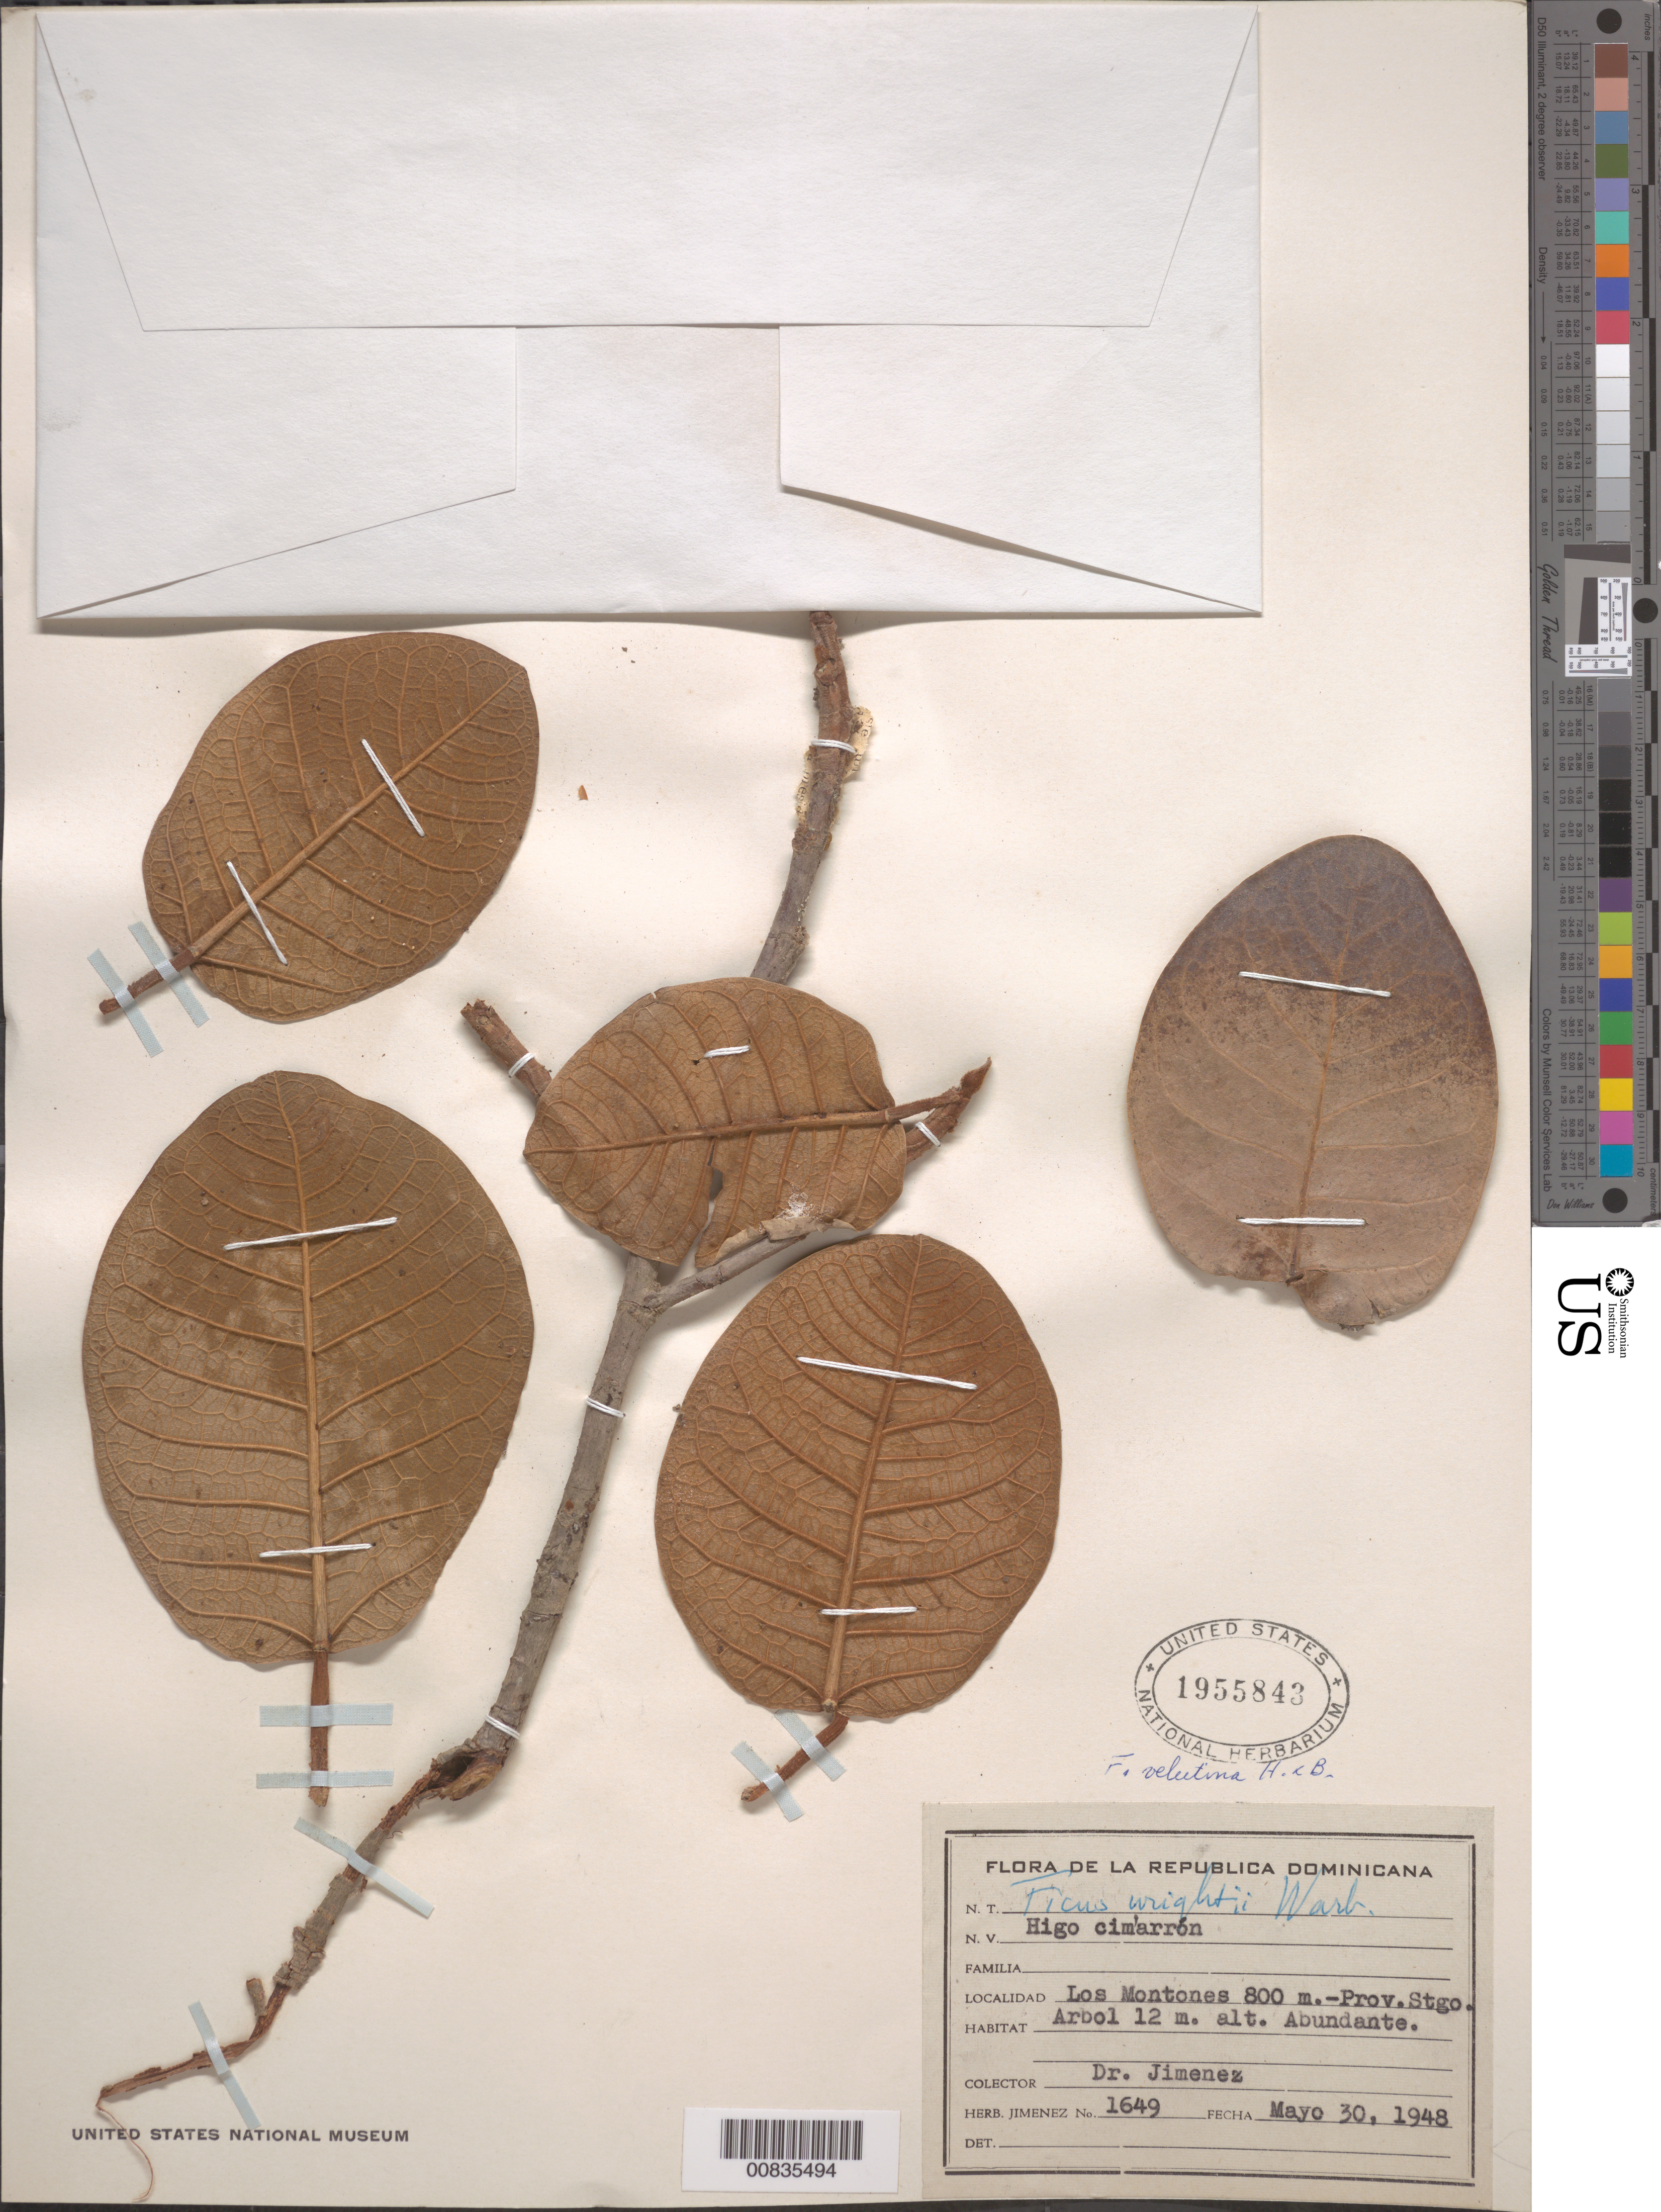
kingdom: Plantae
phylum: Tracheophyta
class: Magnoliopsida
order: Rosales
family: Moraceae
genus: Ficus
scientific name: Ficus wrightii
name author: Warb.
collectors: J. J. Jiménez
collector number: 1649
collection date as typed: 30 May 1948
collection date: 1948-05-30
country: Dominican Republic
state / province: Santiago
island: Hispaniola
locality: Los Montones.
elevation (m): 800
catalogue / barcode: US 1955843